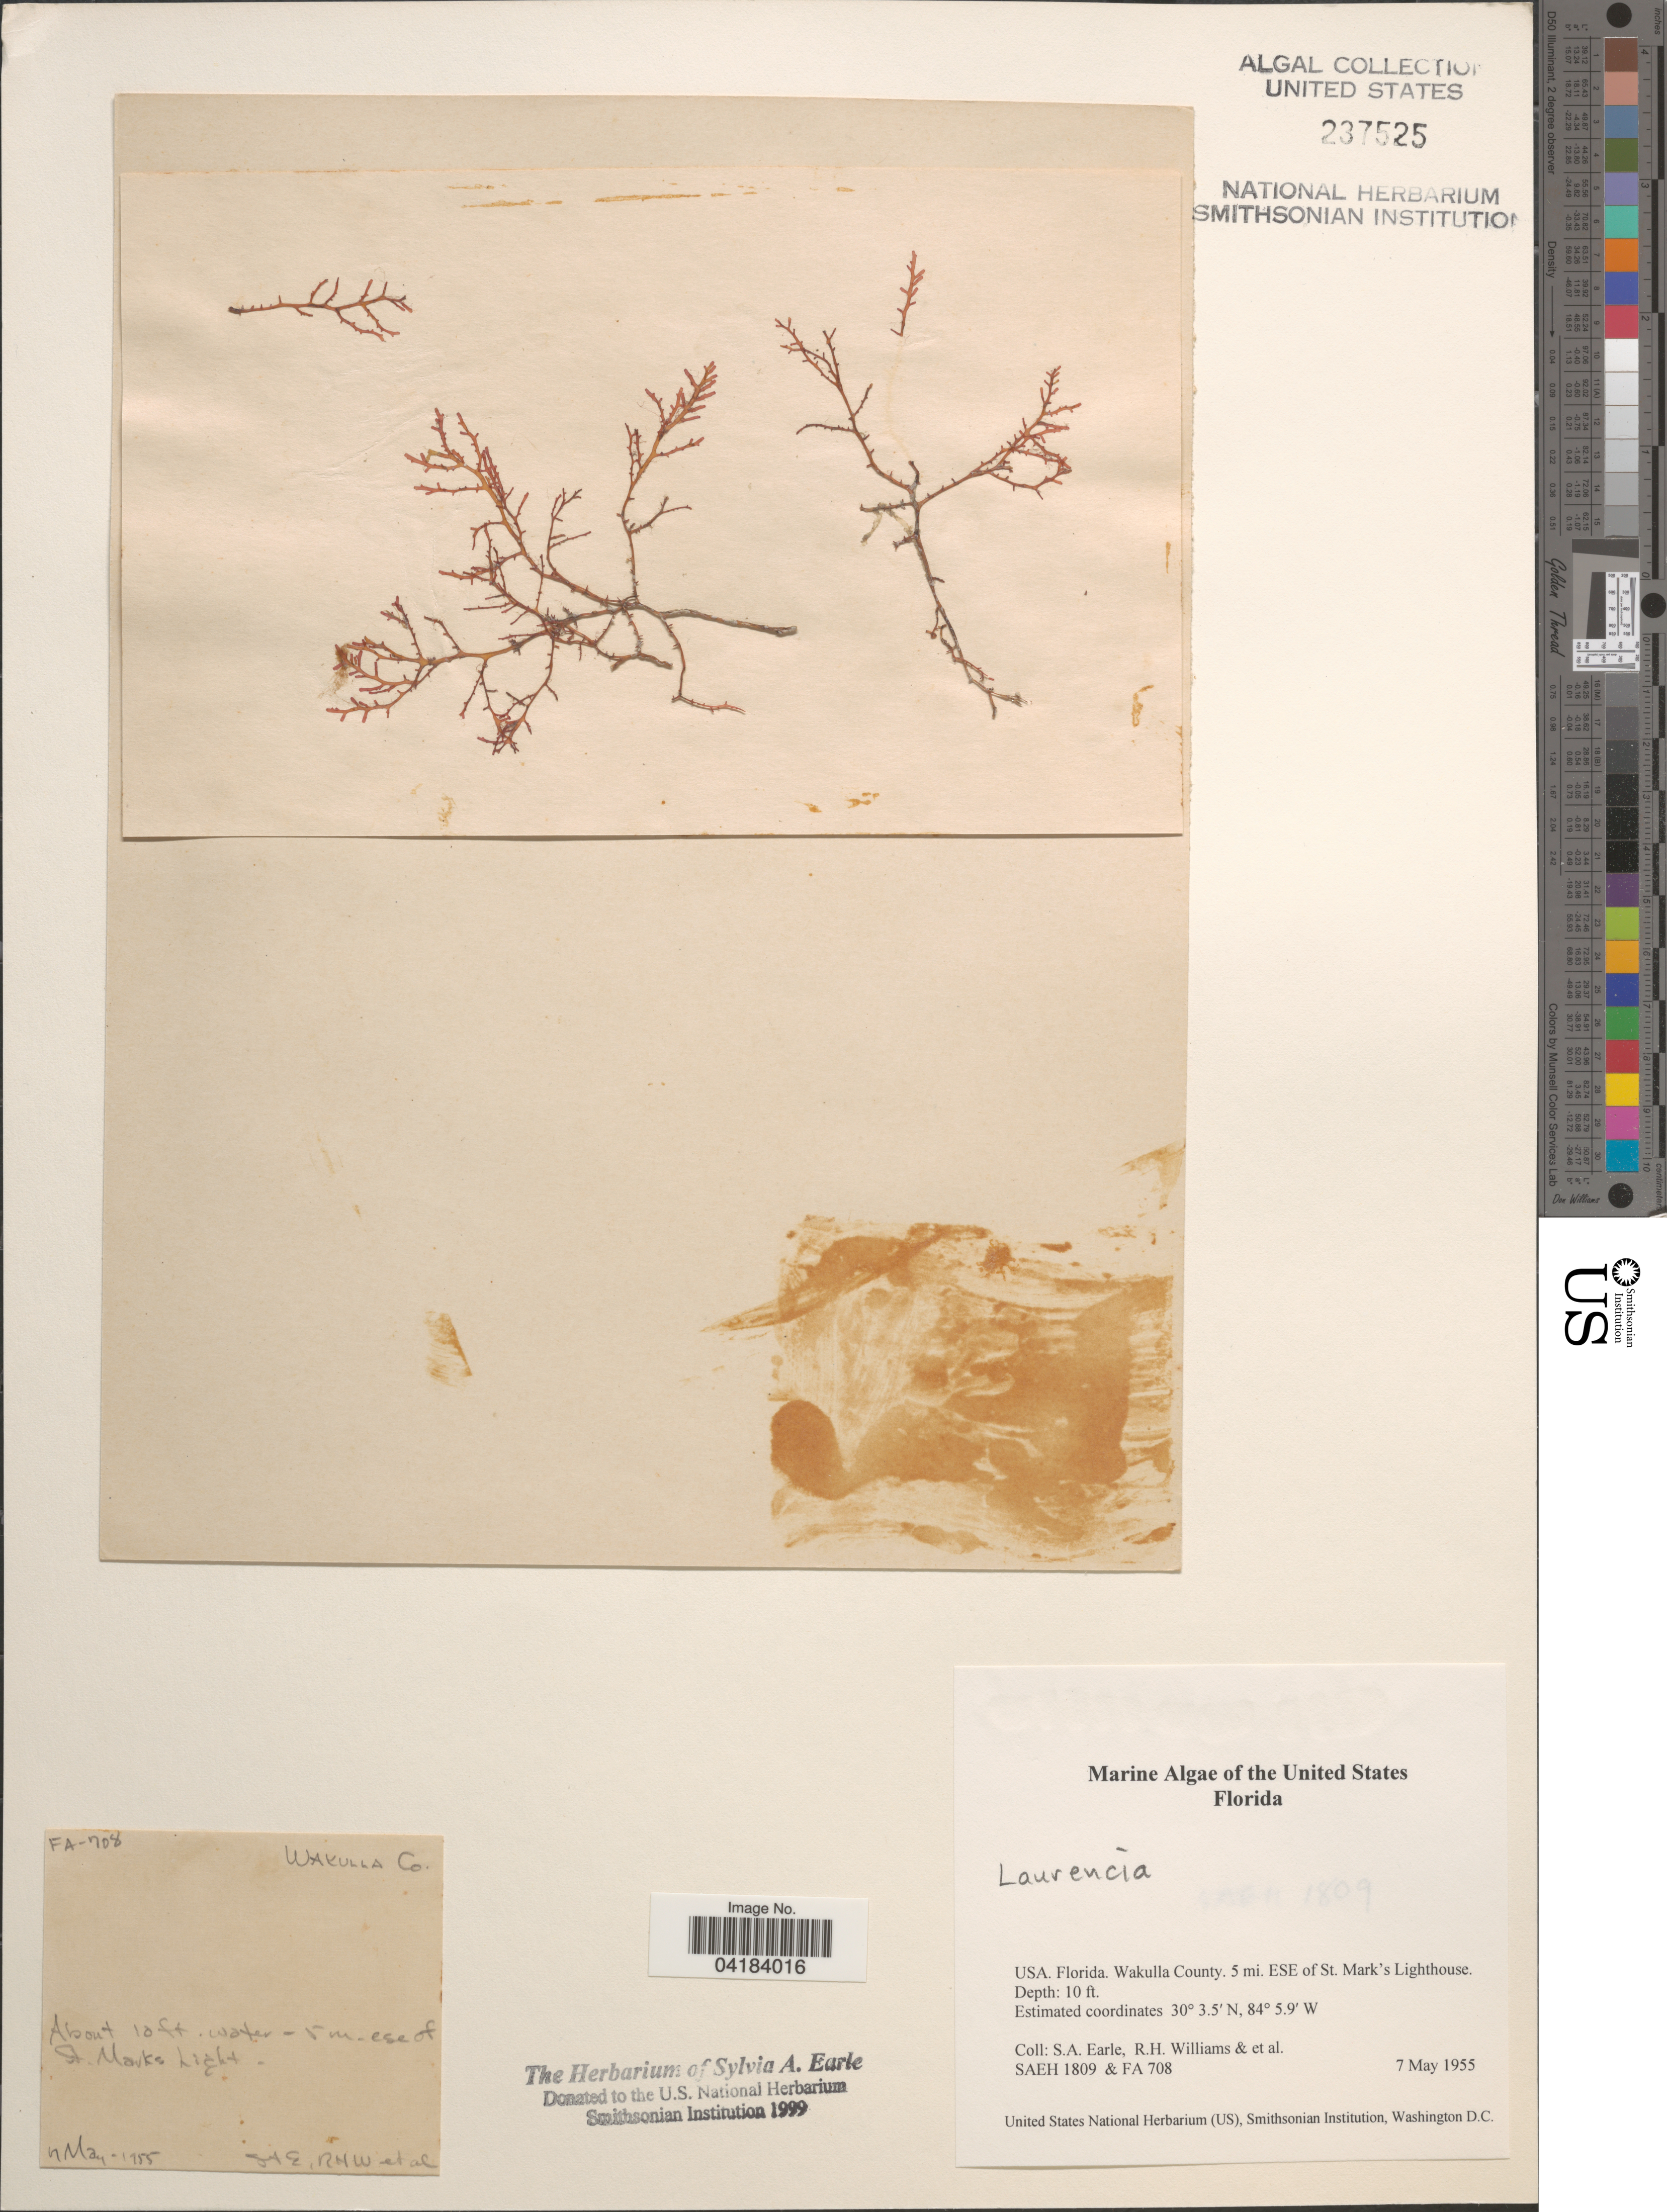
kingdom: Plantae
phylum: Rhodophyta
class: Florideophyceae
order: Ceramiales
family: Rhodomelaceae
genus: Laurencia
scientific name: Laurencia sp.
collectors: S. A. Earle, R. H. Williams & et al.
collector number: SAEH1809/FA708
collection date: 1955-05-07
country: United States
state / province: Florida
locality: Wakulla County. 5 mi. ESE of St. Mark's Lighthouse.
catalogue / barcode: US 237525